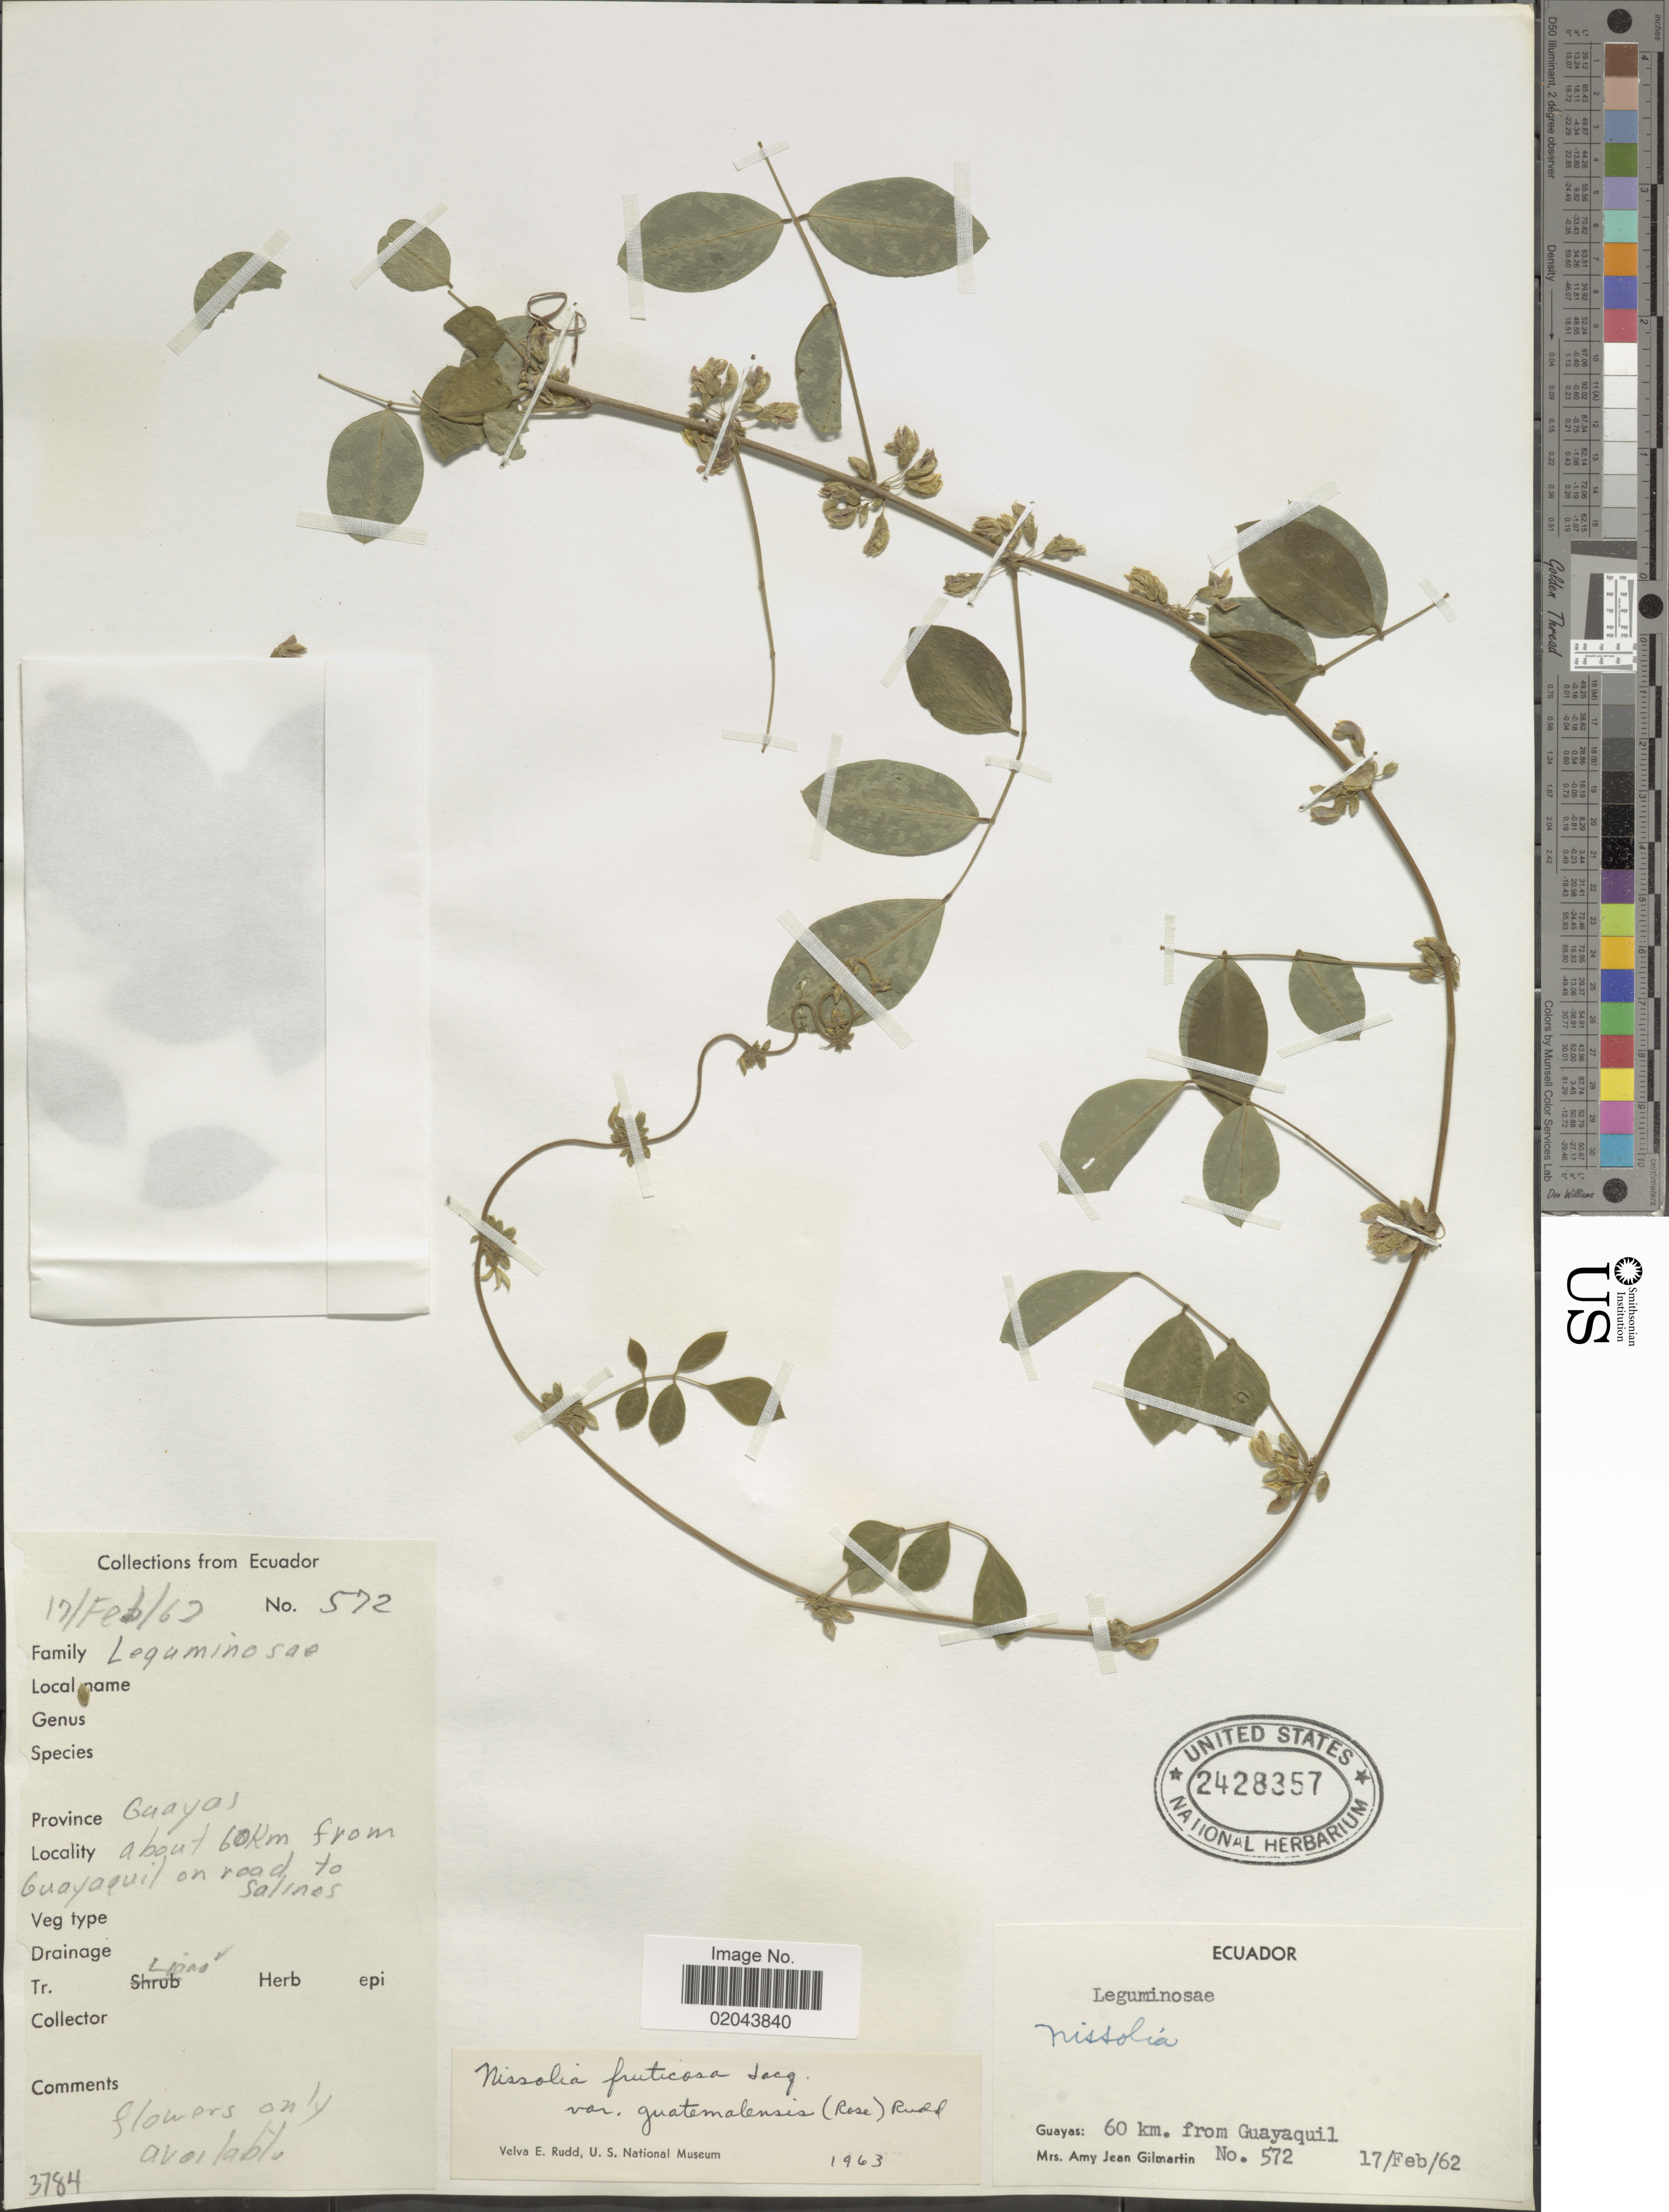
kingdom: Plantae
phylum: Tracheophyta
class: Magnoliopsida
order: Fabales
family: Fabaceae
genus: Nissolia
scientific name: Nissolia fruticosa var. guatemalensis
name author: (Rose) Rudd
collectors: A. J. Gilmartin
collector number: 572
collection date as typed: Transcribed d/m/y: 17/2/62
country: Ecuador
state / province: Guayas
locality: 60 km from Guayaquil on road to Salinas.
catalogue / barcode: US 2428357